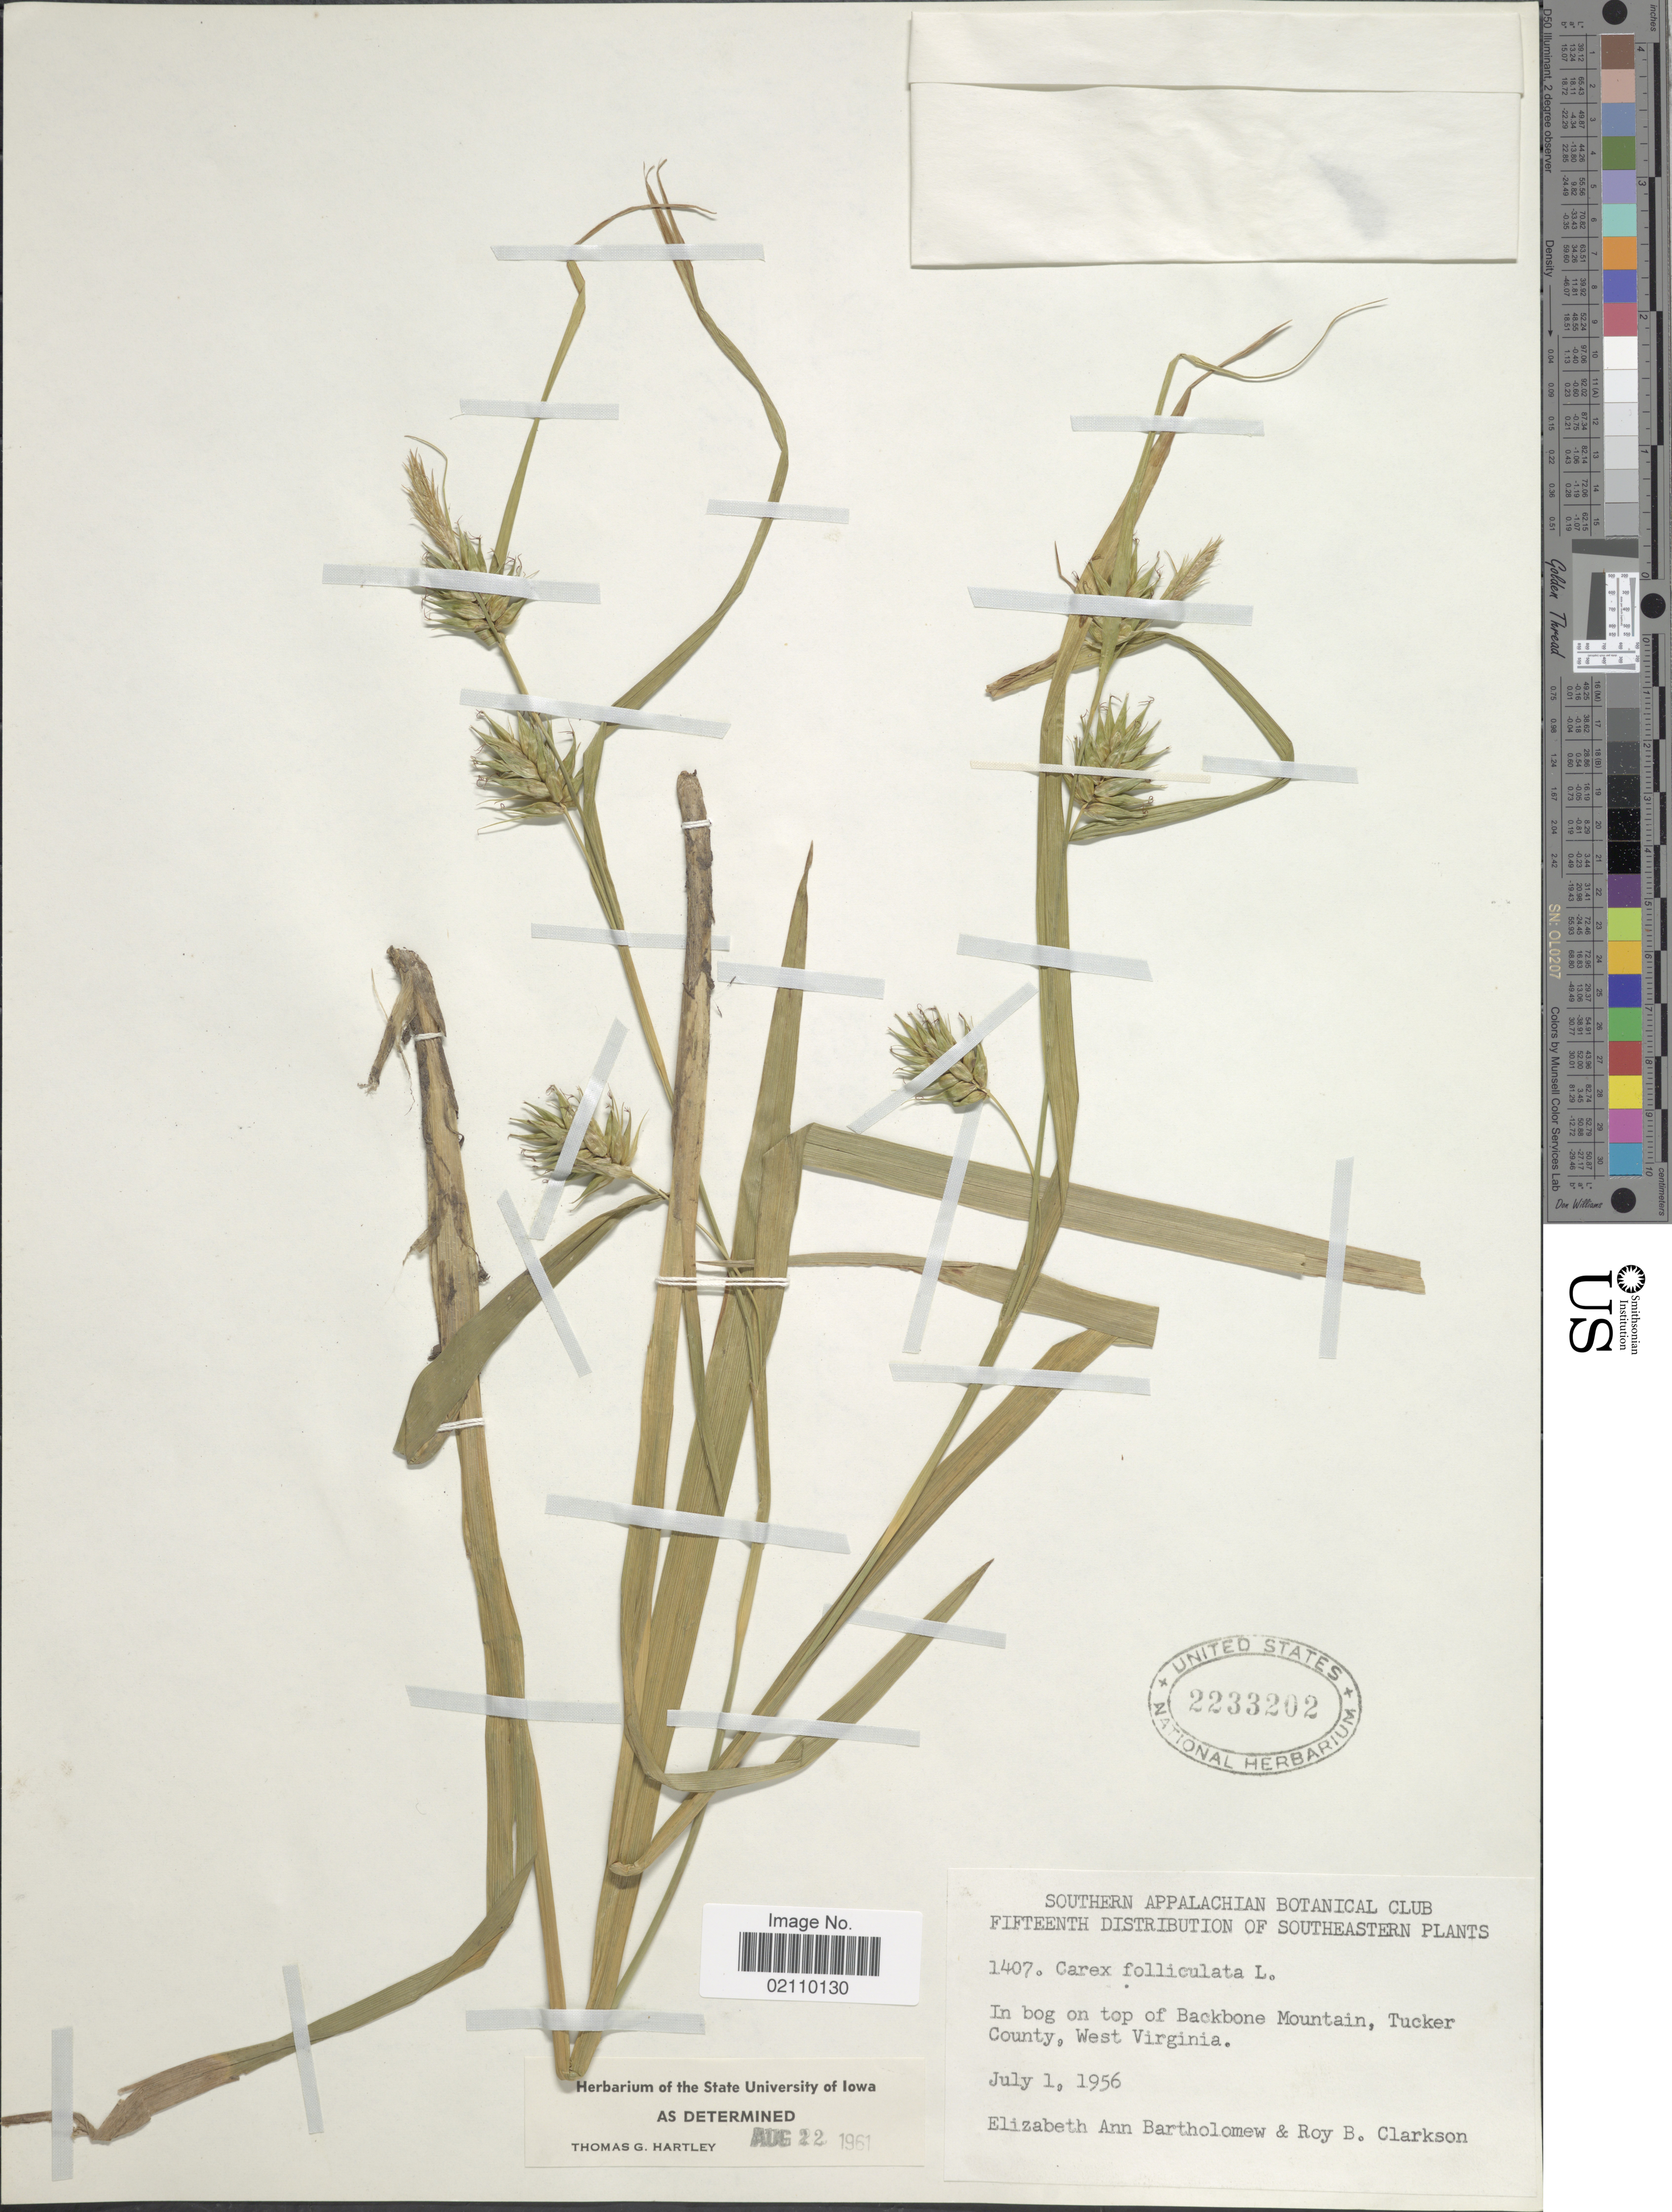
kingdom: Plantae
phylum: Tracheophyta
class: Liliopsida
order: Poales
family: Cyperaceae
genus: Carex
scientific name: Carex folliculata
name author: L.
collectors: E. Bartholomew & R. Clarkson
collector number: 1407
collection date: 1956-07-01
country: United States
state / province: West Virginia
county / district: Tucker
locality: Southern Appalachian, Southeast, in bog on top of Backbone Mountain, Tucker County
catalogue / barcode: US 2233202